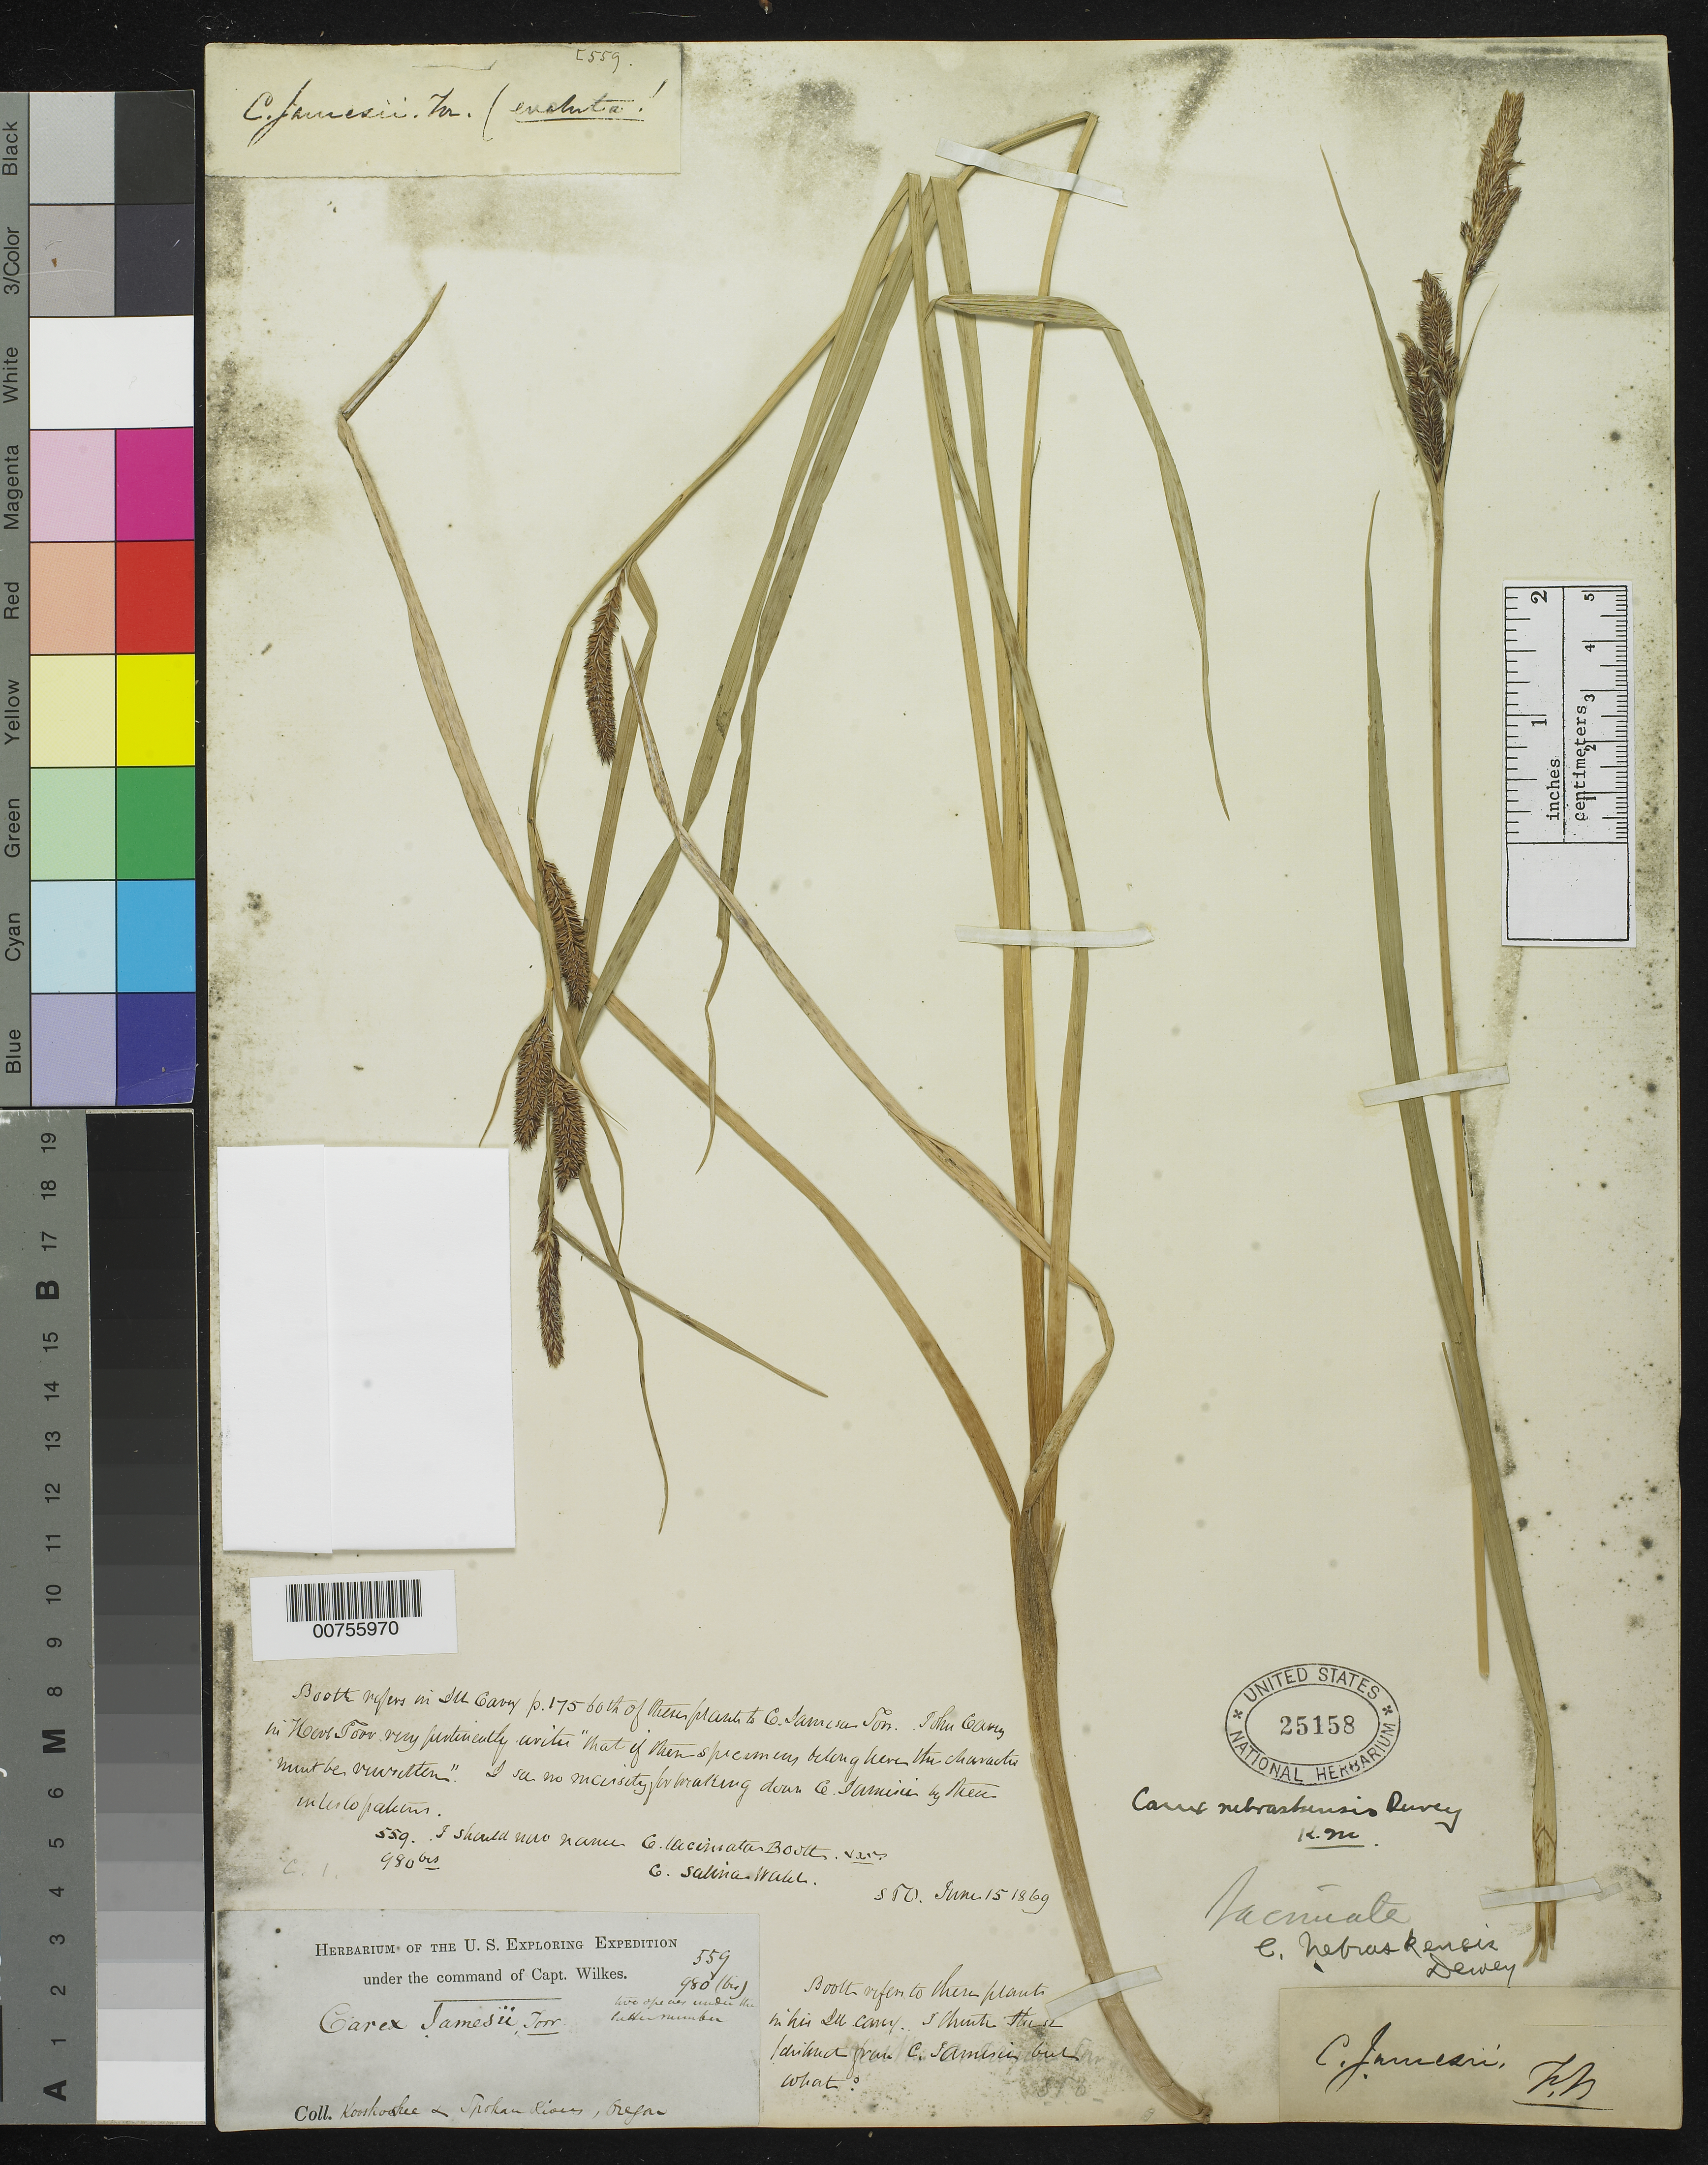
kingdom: Plantae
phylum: Tracheophyta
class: Liliopsida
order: Poales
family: Cyperaceae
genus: Carex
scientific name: Carex nebrascensis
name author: Dewey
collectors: Wilkes Explor. Exped.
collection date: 1838/1842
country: United States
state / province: Oregon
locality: Kooskooskee & Spokan River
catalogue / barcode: US 25158